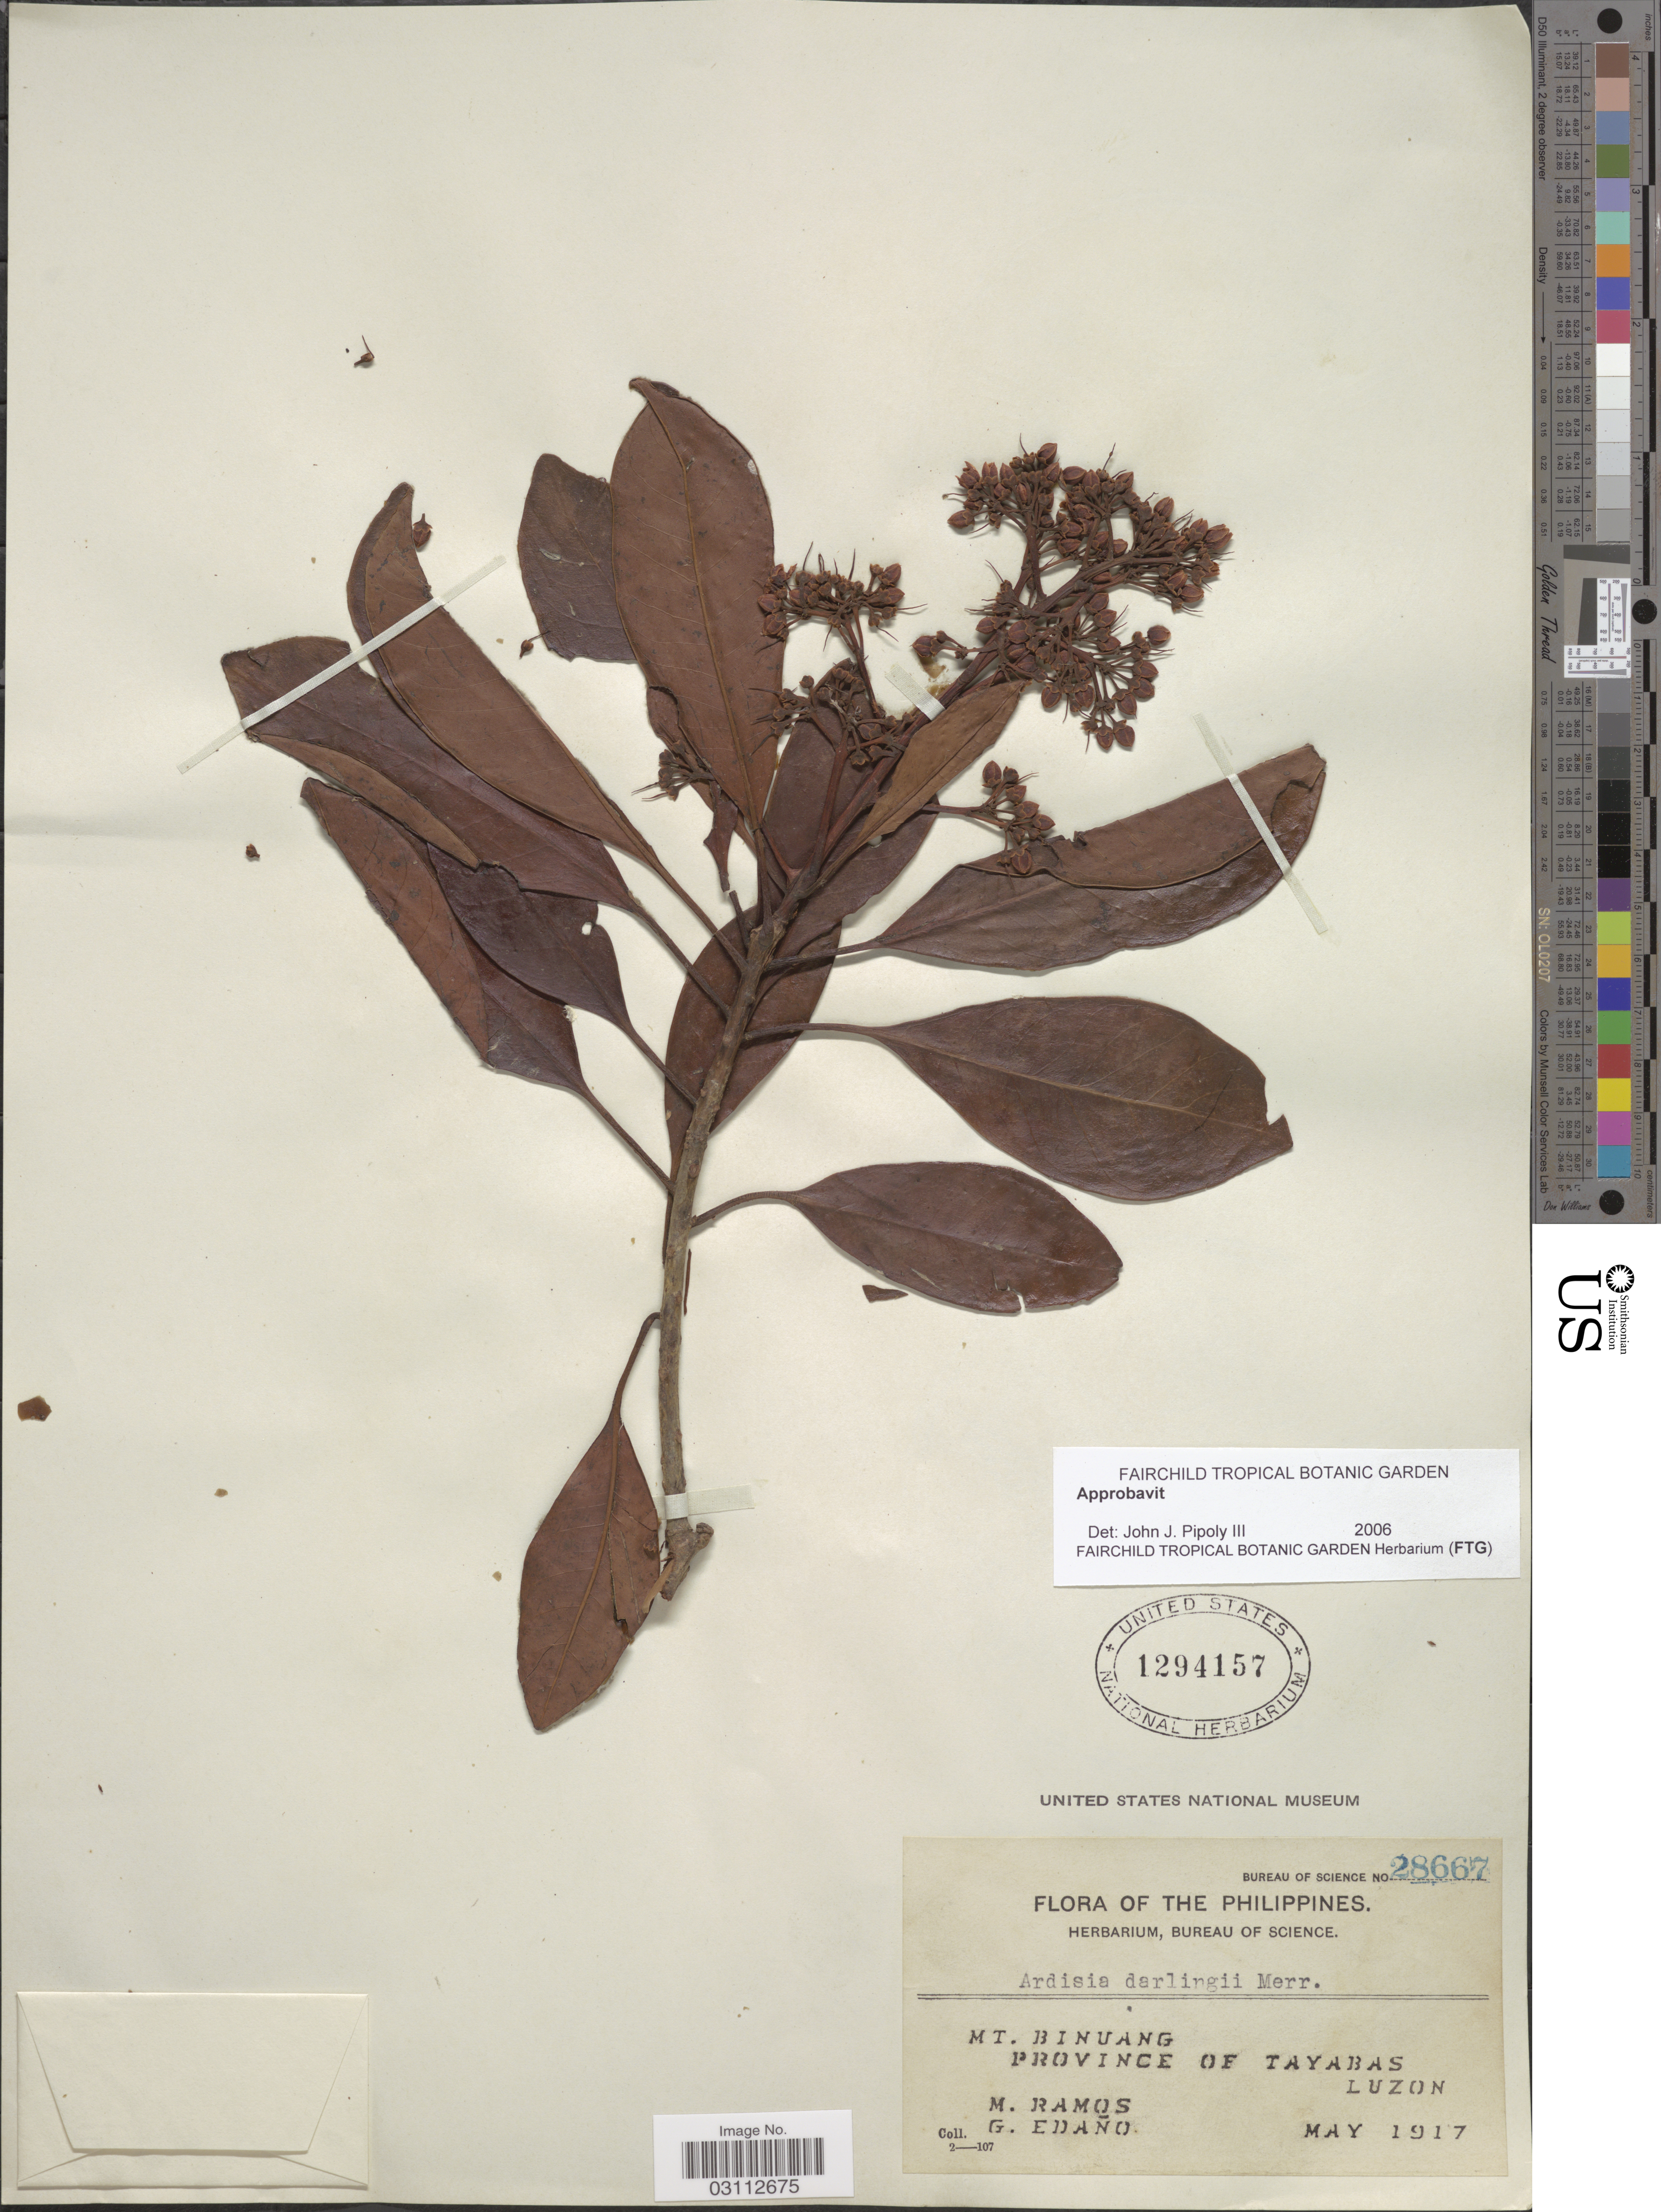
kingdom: Plantae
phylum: Tracheophyta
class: Magnoliopsida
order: Ericales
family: Primulaceae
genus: Ardisia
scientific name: Ardisia darlingii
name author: Merr.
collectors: M. Ramos & G. Edaño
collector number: Bureau of science 28667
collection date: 1917-05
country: Philippines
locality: Mt. Binuang, Province of Tayabas, Luzon.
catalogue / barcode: US 1294157